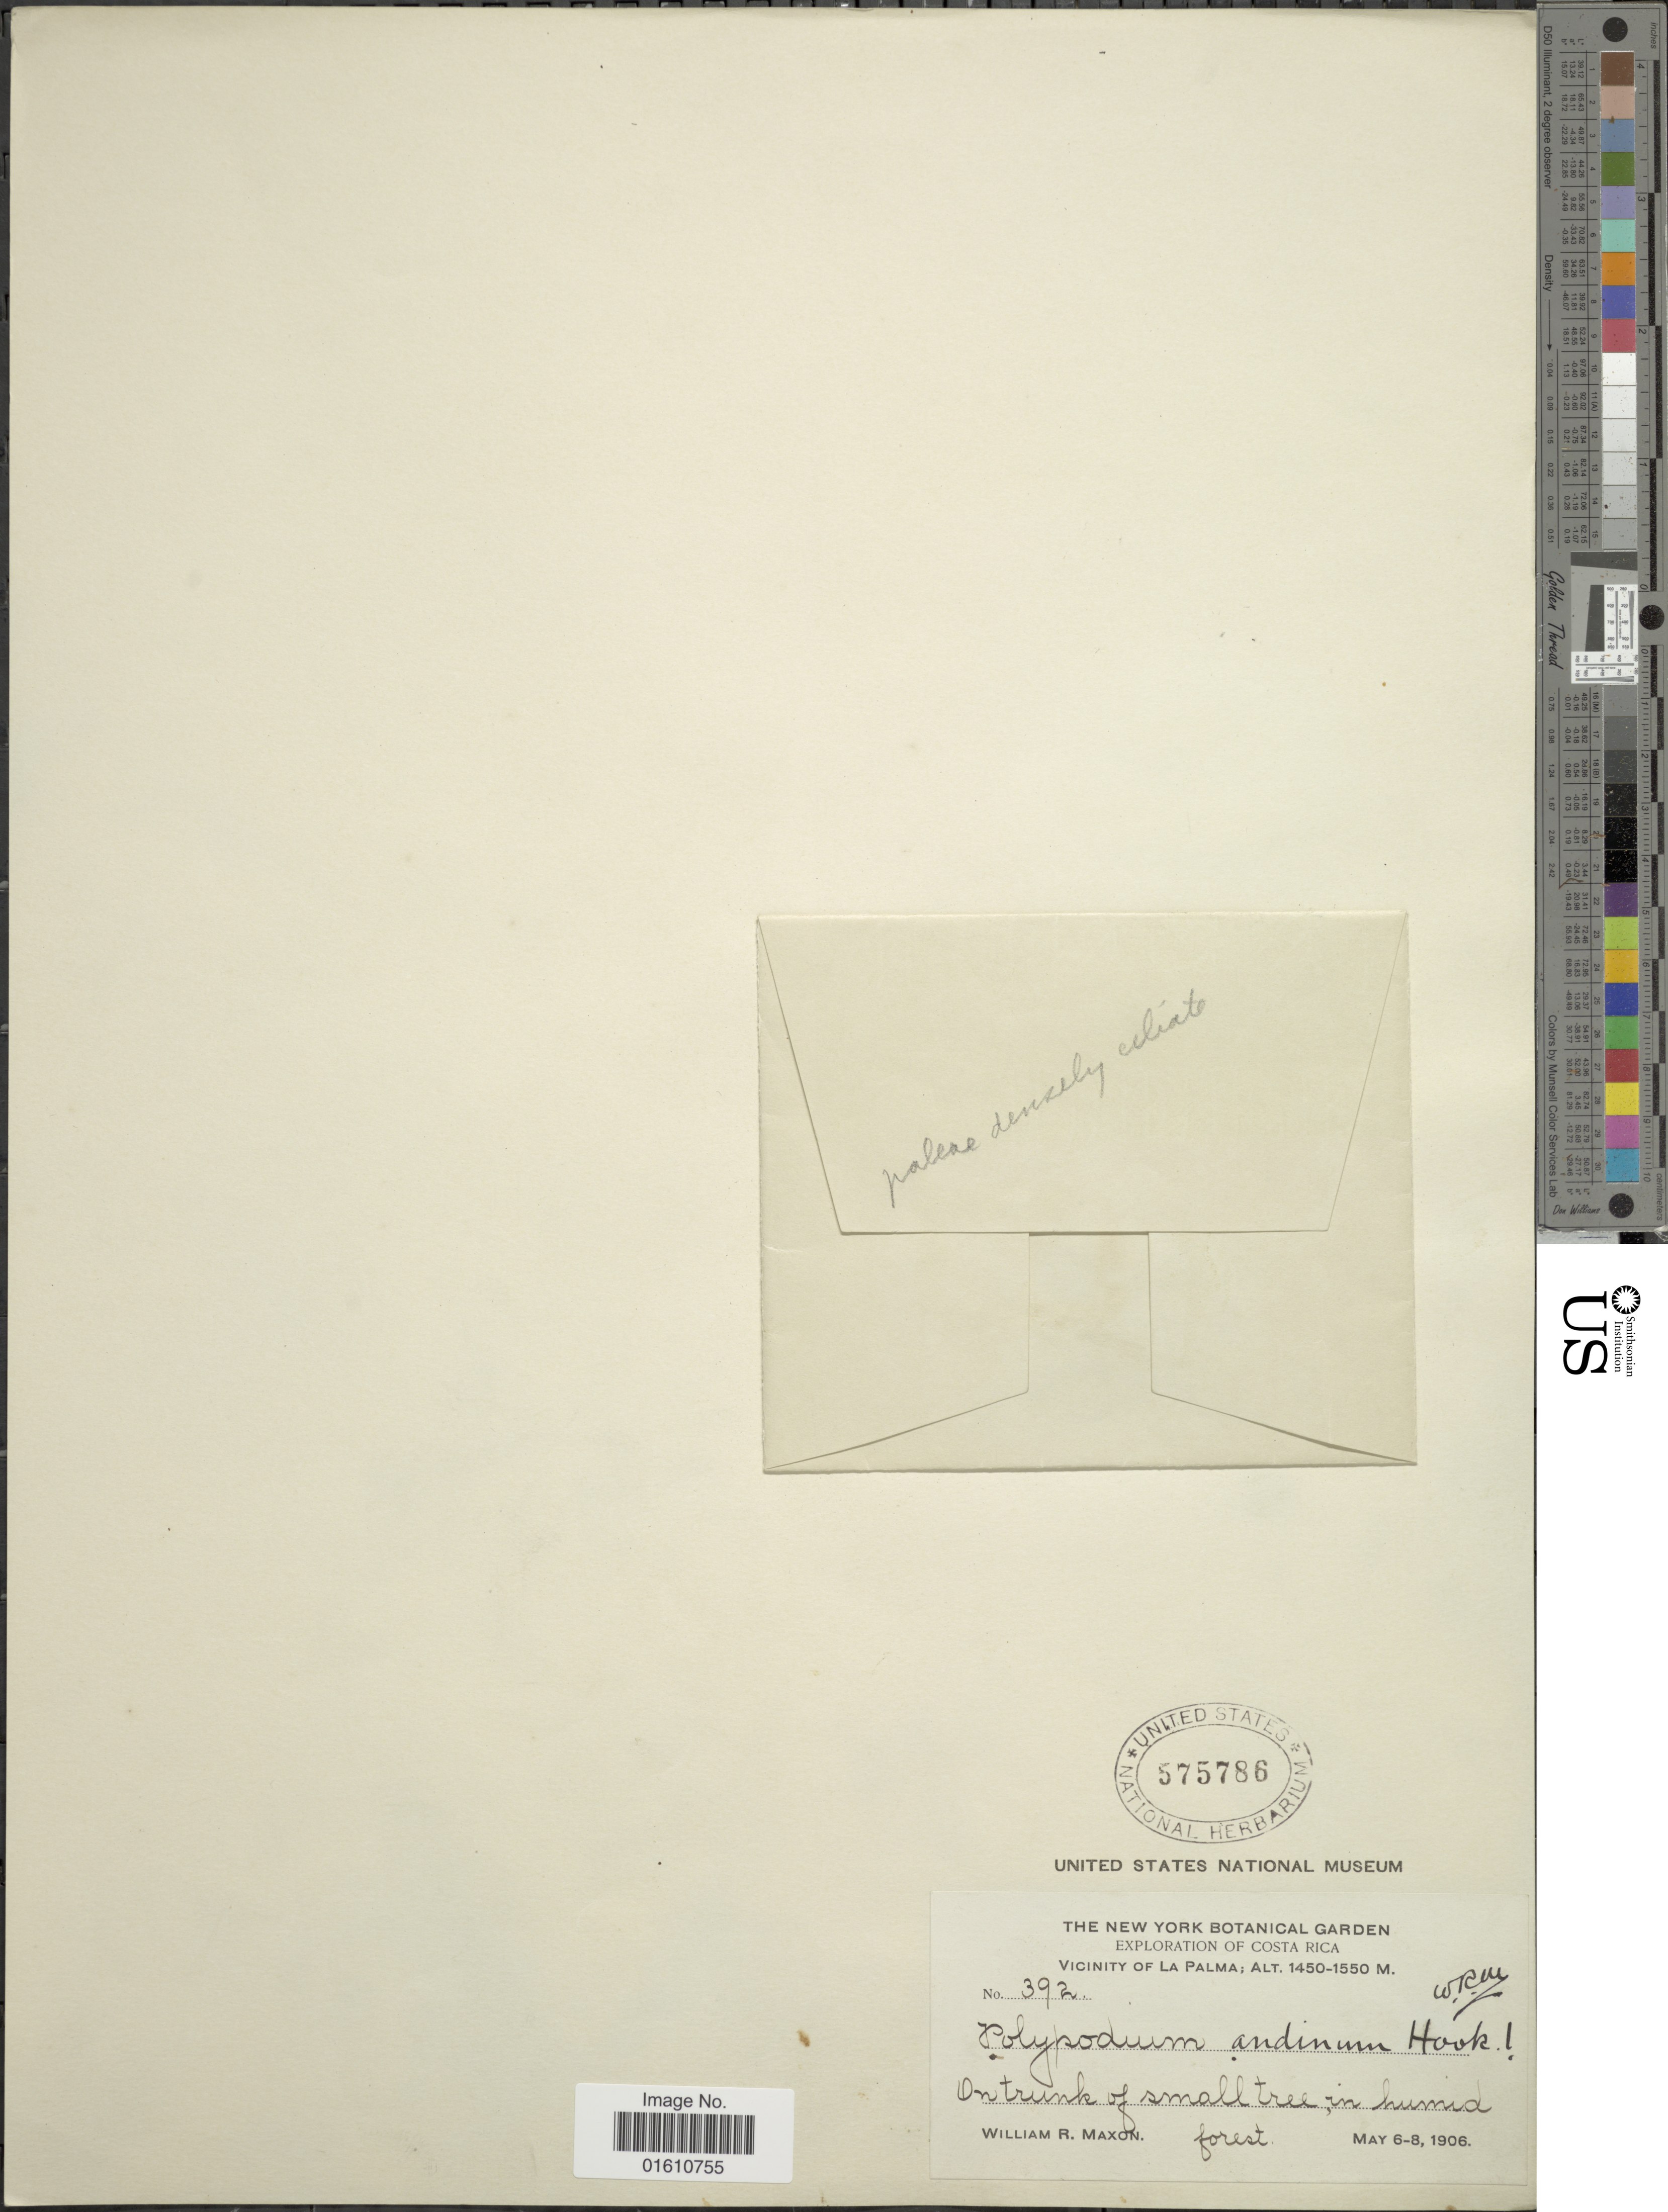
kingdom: Plantae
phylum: Tracheophyta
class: Polypodiopsida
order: Polypodiales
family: Polypodiaceae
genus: Moranopteris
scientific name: Moranopteris truncicola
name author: (Klotzsch) R. Y. Hirai & J. Prado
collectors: W. R. Maxon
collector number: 392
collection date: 1906-05-06/1906-05-08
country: Costa Rica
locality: Vicinity of La Palma, on trunk of small tree, in humia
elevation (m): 1450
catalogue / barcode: US 575786